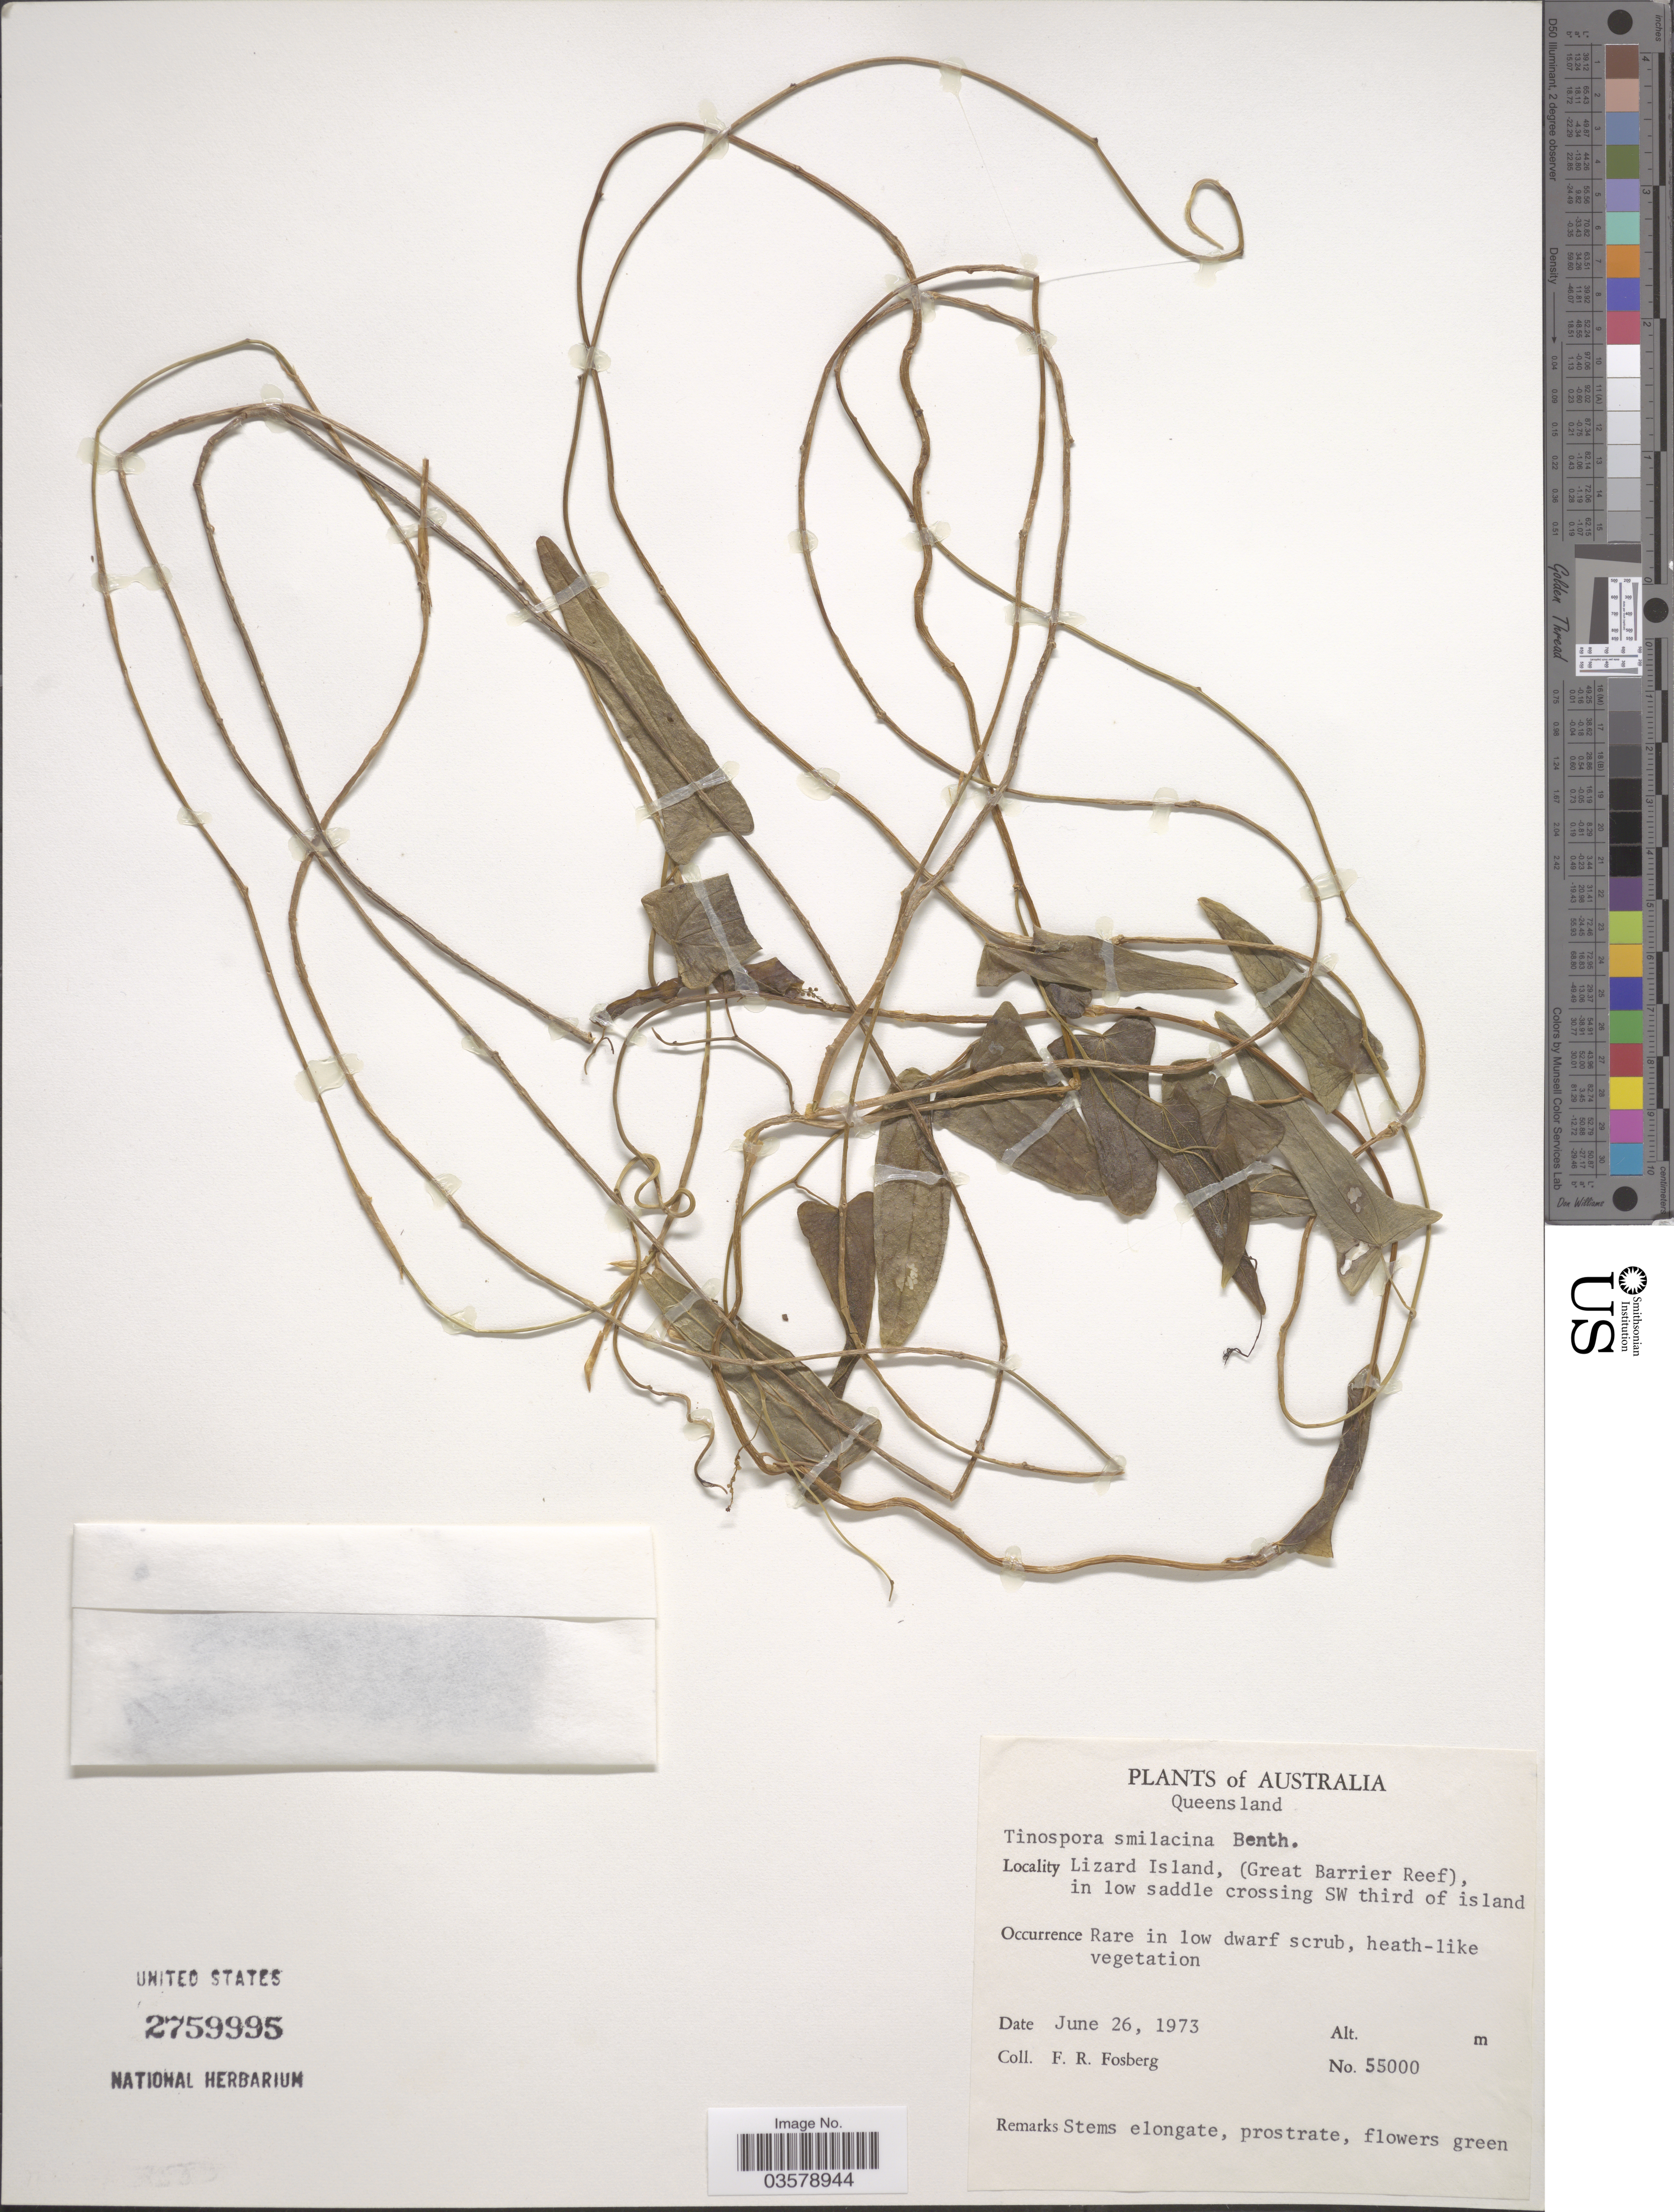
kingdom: Plantae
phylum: Tracheophyta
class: Magnoliopsida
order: Ranunculales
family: Menispermaceae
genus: Tinospora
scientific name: Tinospora smilacina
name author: Benth.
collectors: F. R. Fosberg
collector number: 55000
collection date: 1973-06-26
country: Australia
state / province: Queensland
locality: Lizard Island, (Great Barrier Reef), in low saddle crossing SW third of island.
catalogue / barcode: US 2759995